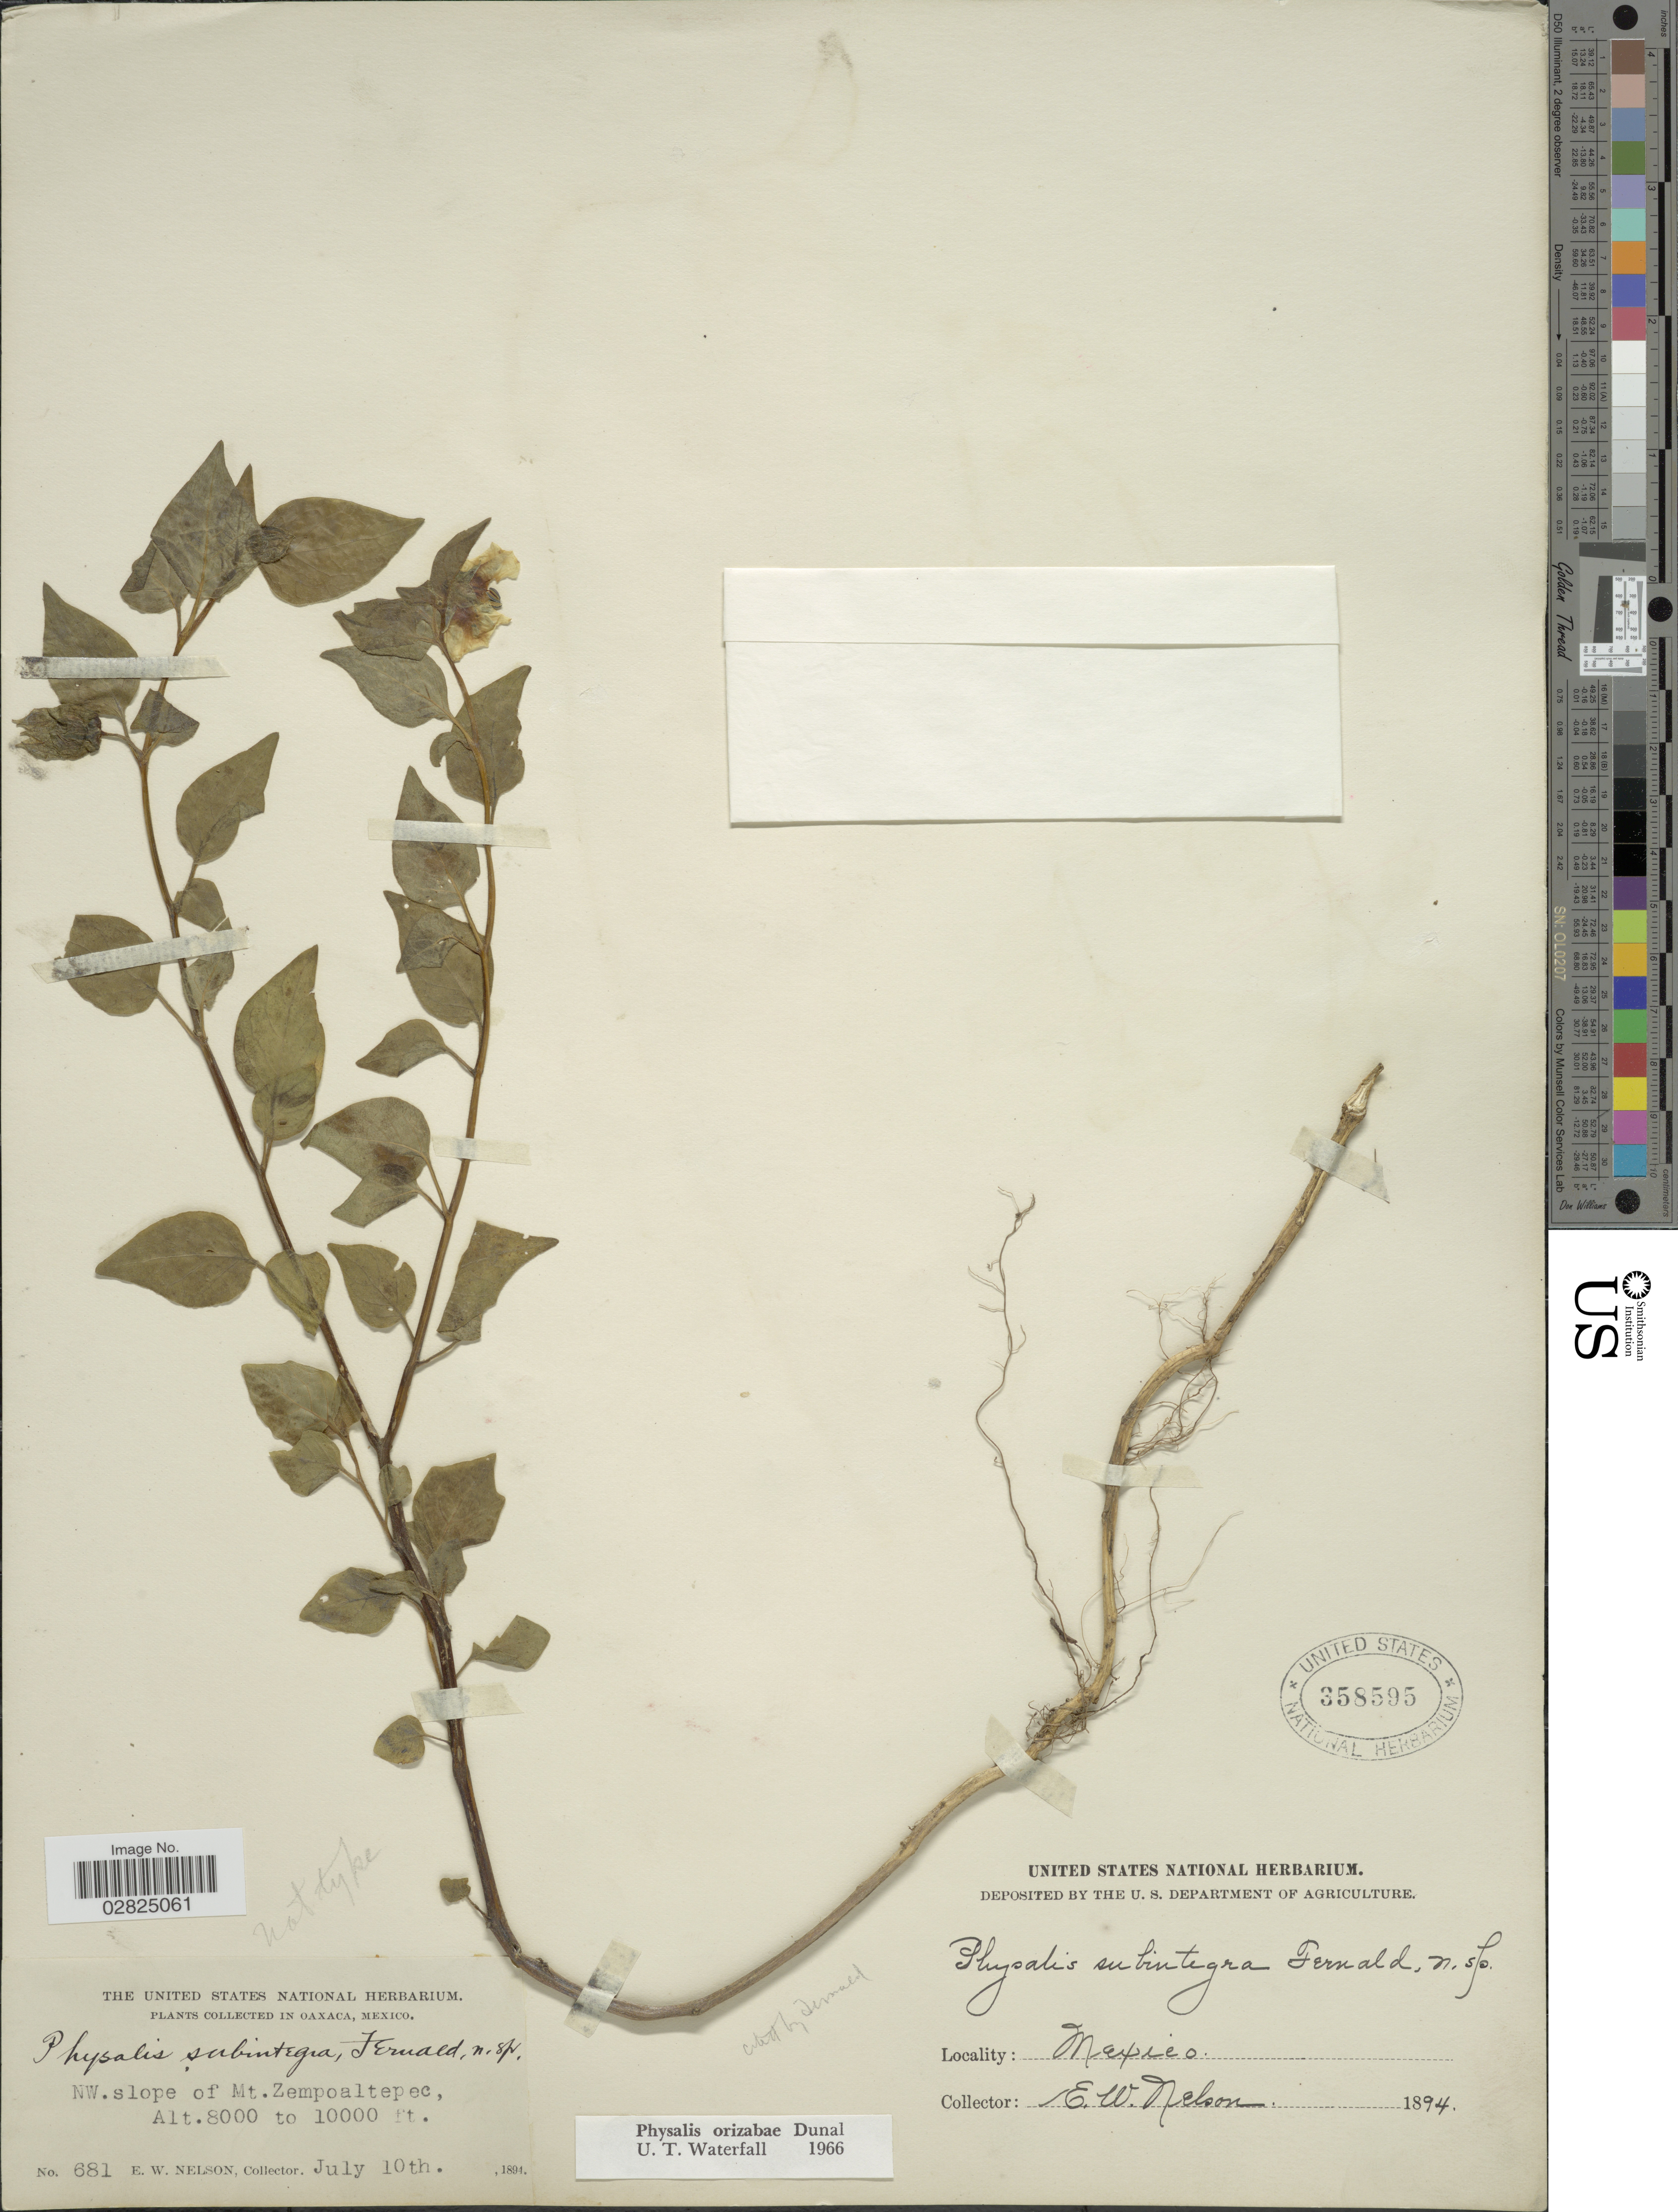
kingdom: Plantae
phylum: Tracheophyta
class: Magnoliopsida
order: Solanales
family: Solanaceae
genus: Physalis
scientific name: Physalis orizabae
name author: Dunal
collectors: E. W. Nelson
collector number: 681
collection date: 1894-07-10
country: Mexico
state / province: Oaxaca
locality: NW. slope of Mt. Zempoaltepec.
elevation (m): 2438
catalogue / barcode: US 358595